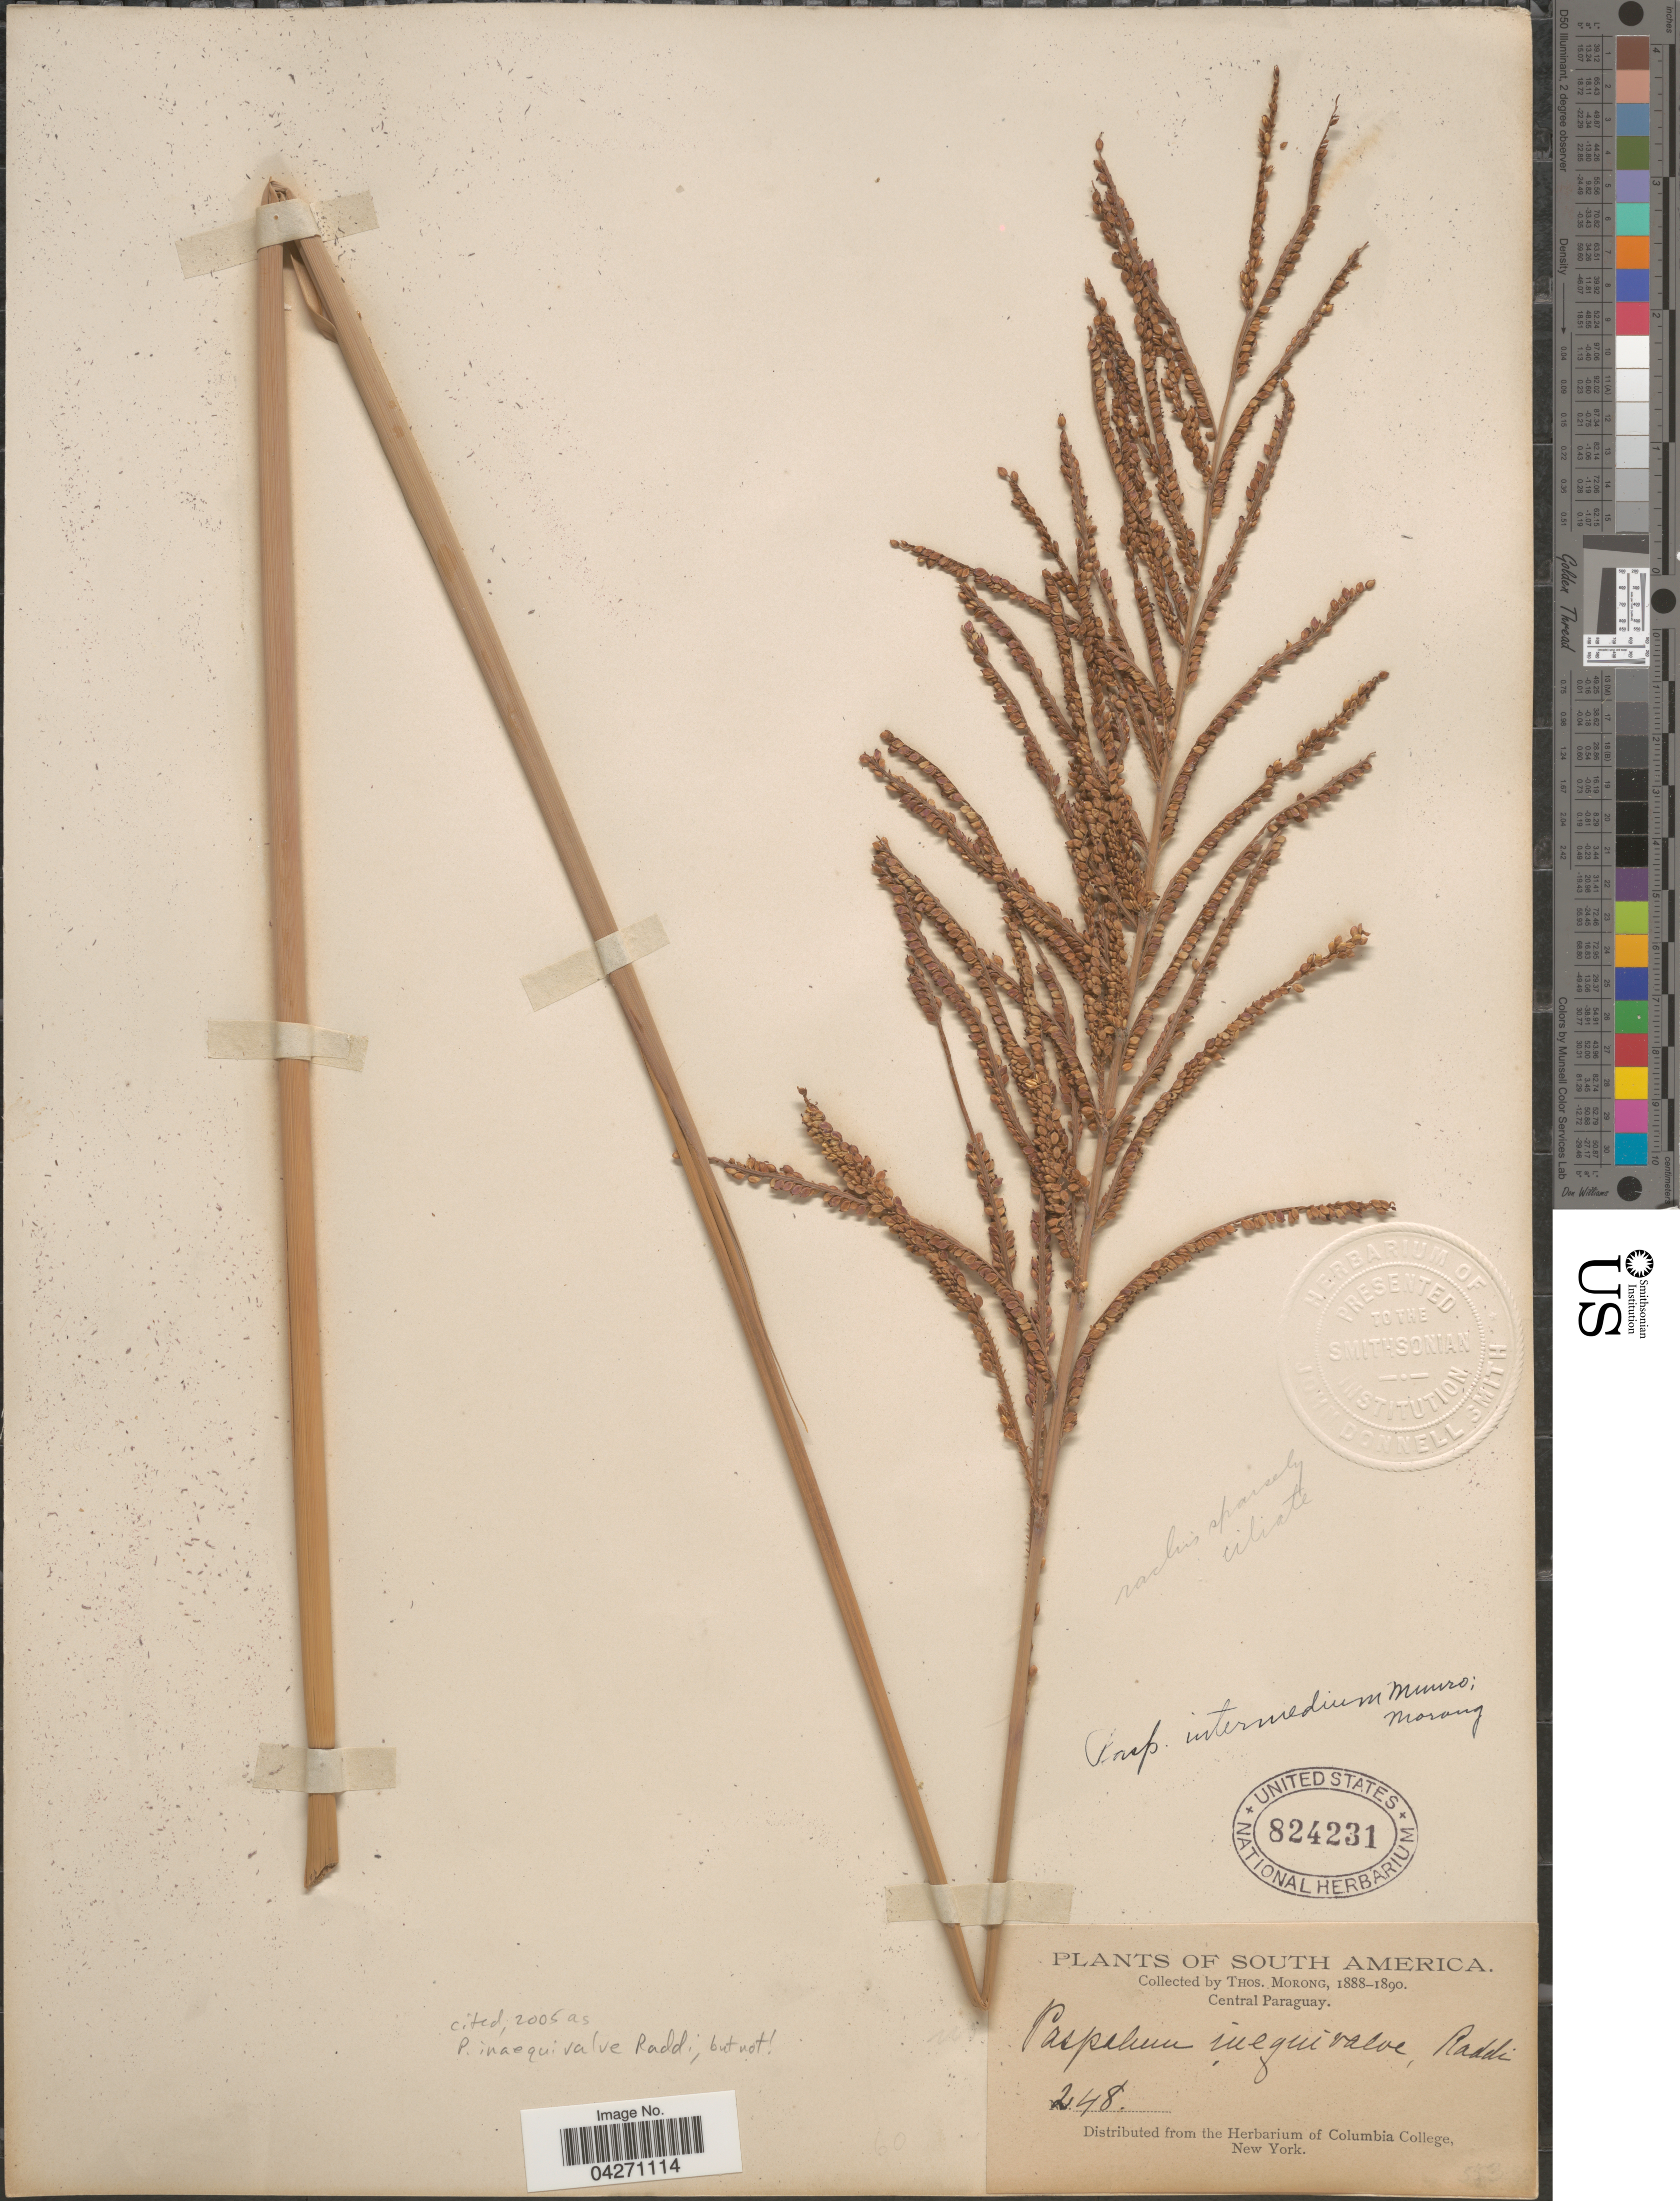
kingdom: Plantae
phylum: Tracheophyta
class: Liliopsida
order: Poales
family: Poaceae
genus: Paspalum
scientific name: Paspalum intermedium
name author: Munro ex Morong & Britton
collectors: ex herb. T. Morong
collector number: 248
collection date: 1888/1890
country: Paraguay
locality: Central Paraguay.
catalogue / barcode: US 824231